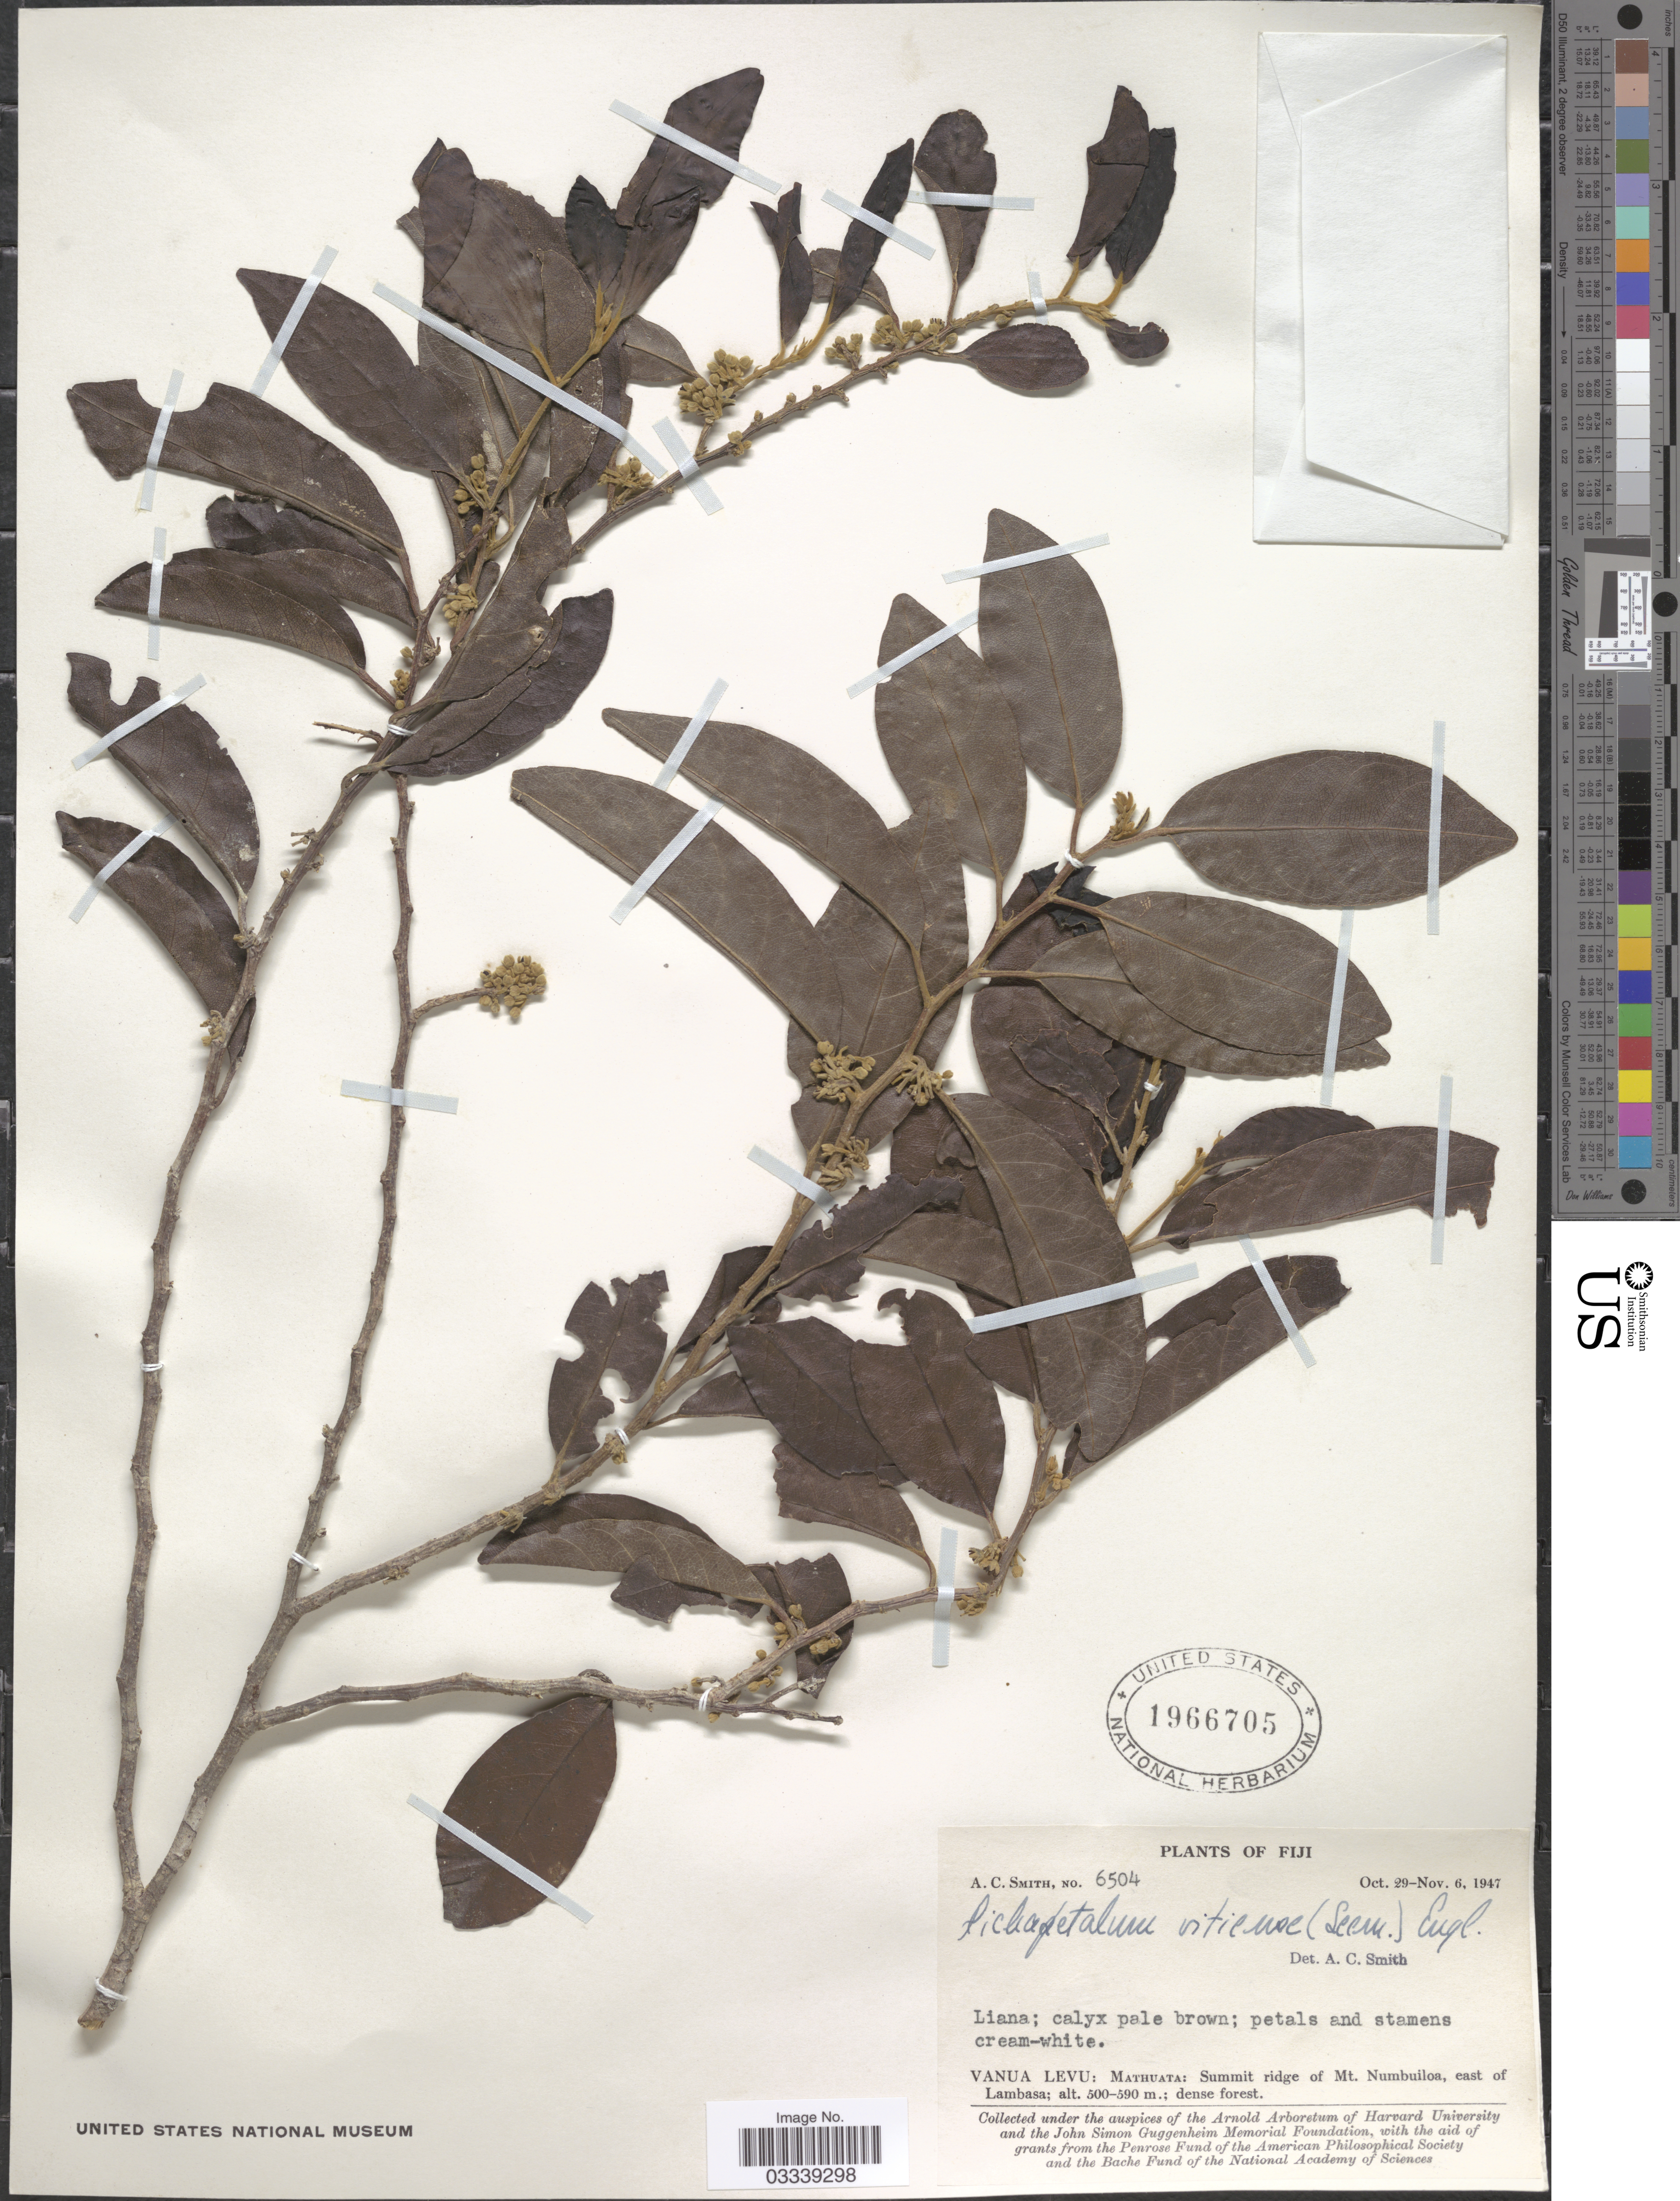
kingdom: Plantae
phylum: Tracheophyta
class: Magnoliopsida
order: Malpighiales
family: Dichapetalaceae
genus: Dichapetalum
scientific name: Dichapetalum vitiense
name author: (Seem.) Engl.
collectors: A. C. Smith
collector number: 6504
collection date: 1947-10-29/1947-11-06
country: Fiji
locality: Vanua Levu: Mathuata: Summit ridge of Mt. Numbuiloa, east of Lambasa.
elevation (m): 500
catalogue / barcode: US 1966705